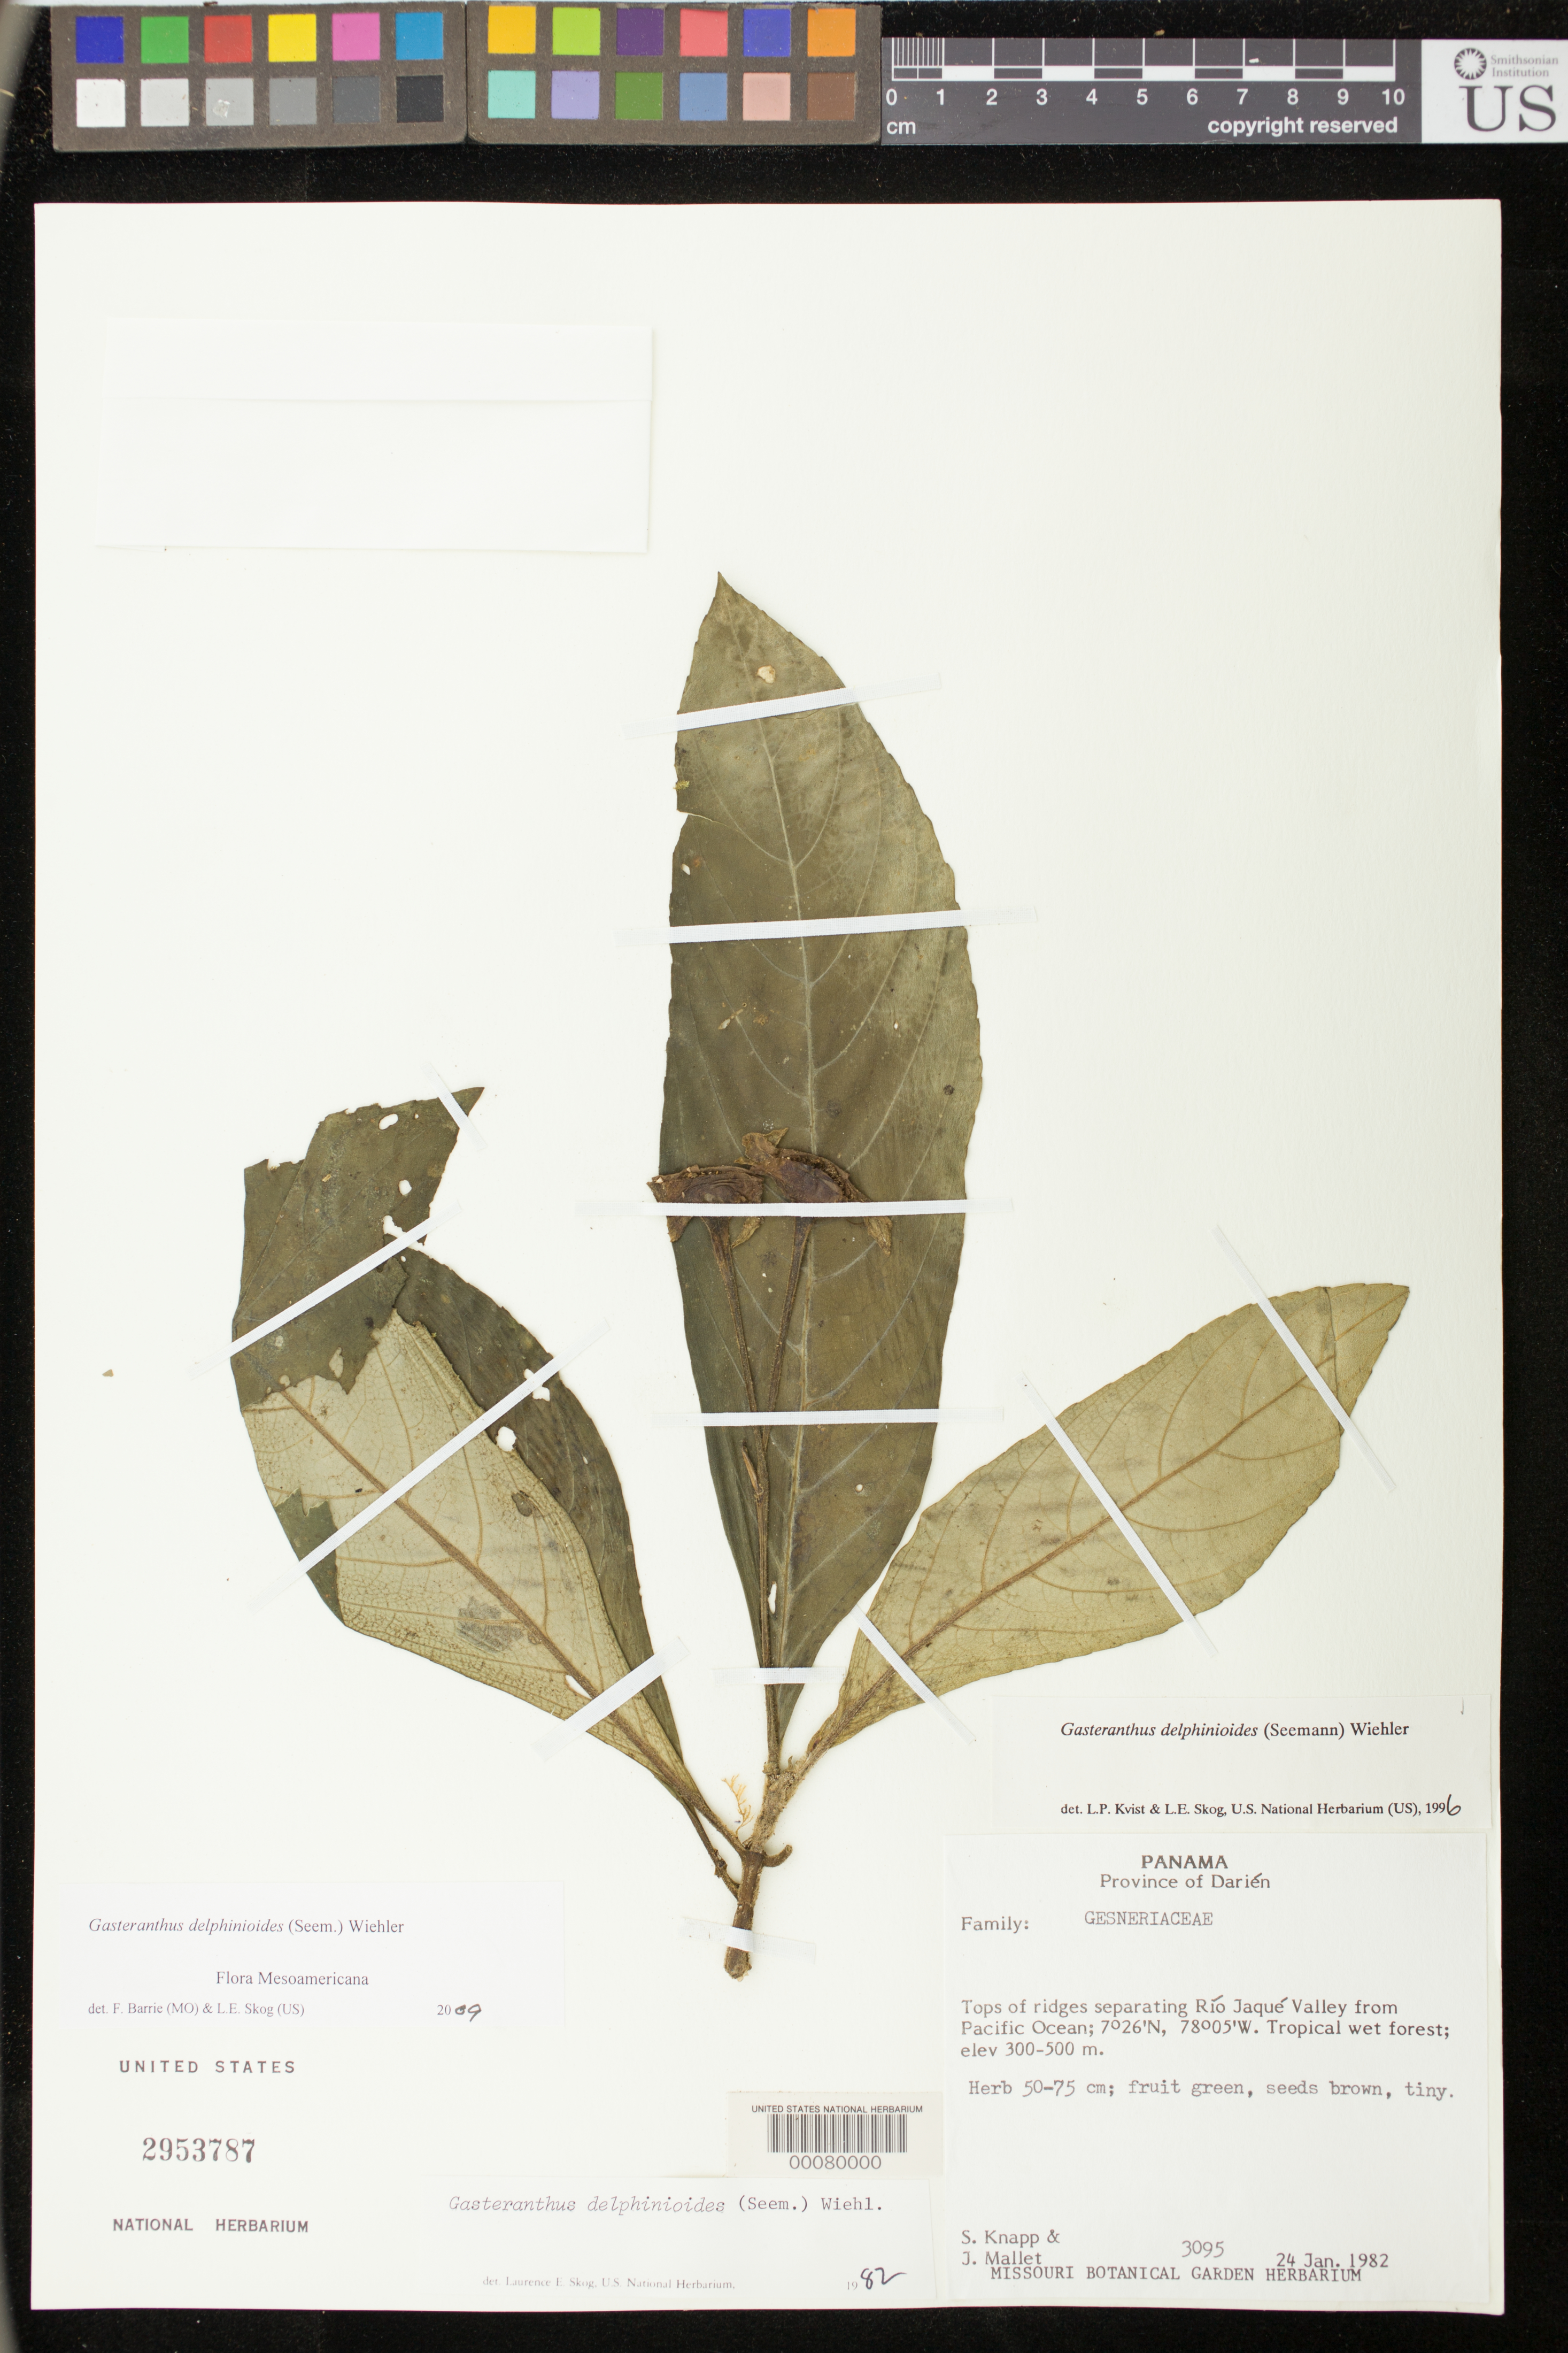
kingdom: Plantae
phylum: Tracheophyta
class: Magnoliopsida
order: Lamiales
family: Gesneriaceae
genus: Gasteranthus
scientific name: Gasteranthus delphinioides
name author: (Seem.) Wiehler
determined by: Skog, Laurence E.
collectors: S. Knapp & J. Mallet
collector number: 3095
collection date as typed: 24 Jan 1982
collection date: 1982-01-24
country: Panama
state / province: Darién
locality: Tops of ridges separating Río Jaqué Valley from Pacific Ocean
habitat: Tropical wet forest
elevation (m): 300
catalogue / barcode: US 2953787